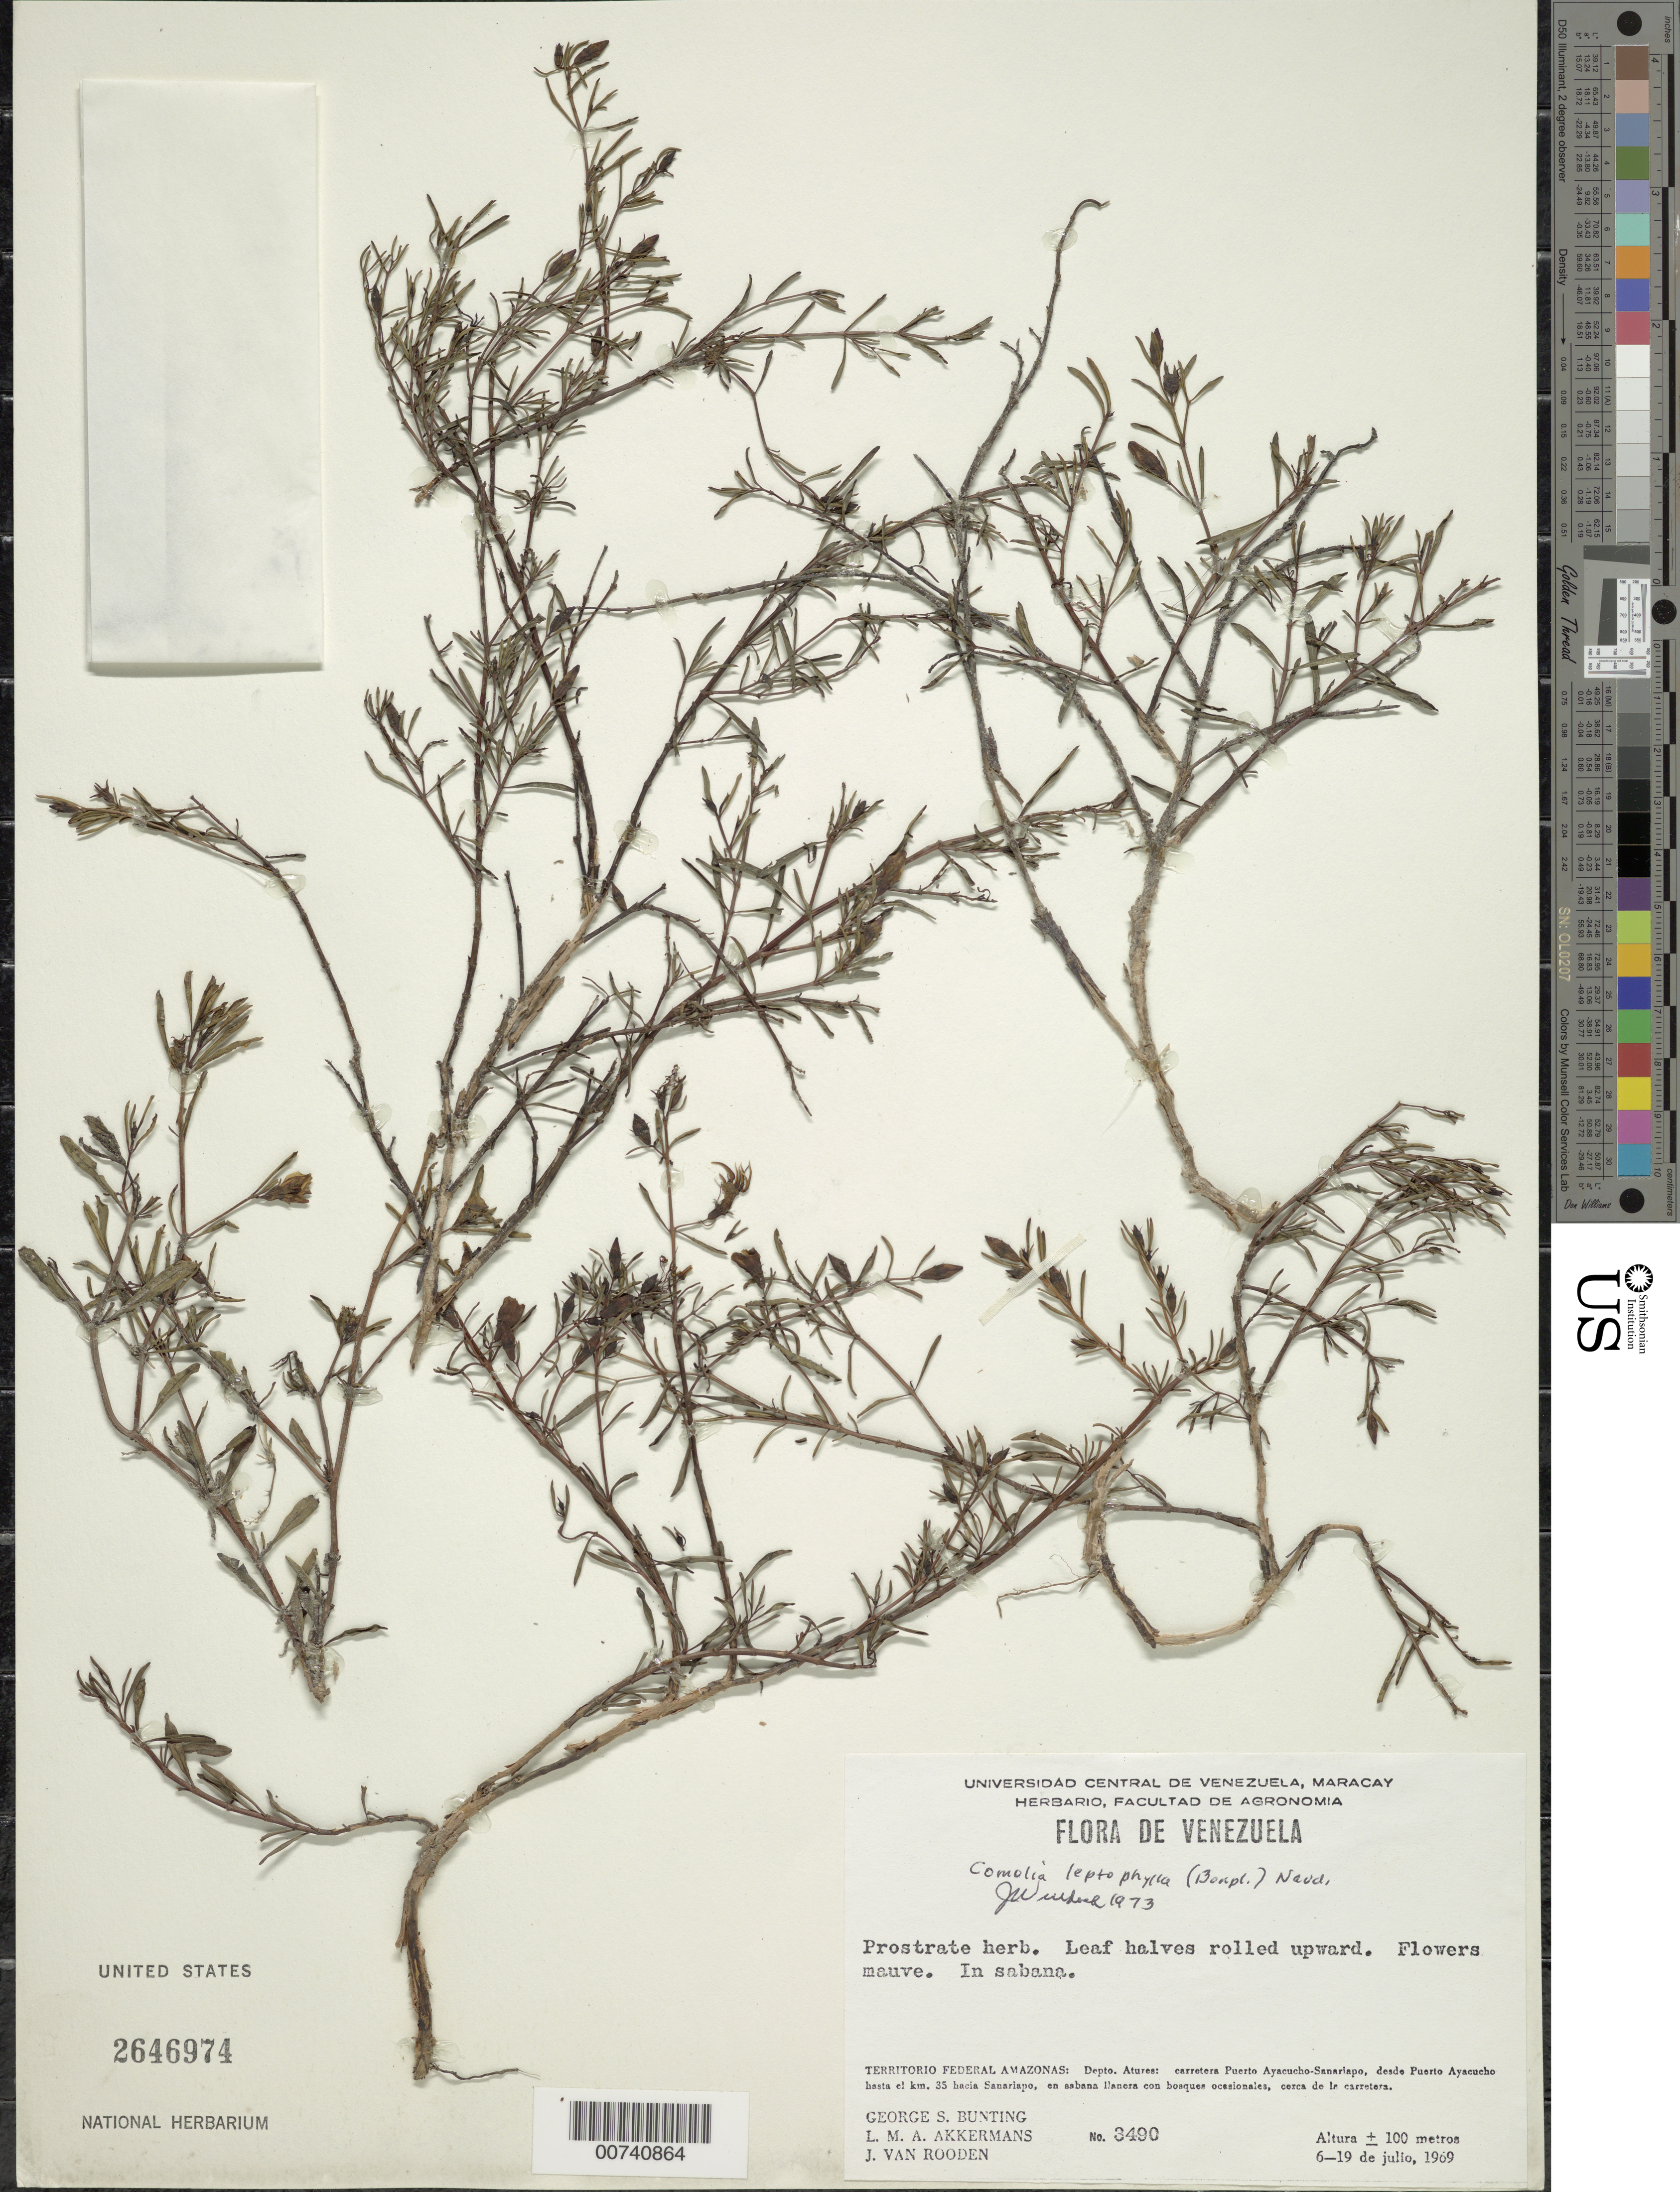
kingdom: Plantae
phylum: Tracheophyta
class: Magnoliopsida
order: Myrtales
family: Melastomataceae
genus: Comolia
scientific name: Comolia leptophylla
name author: (Bonpl.) Naudin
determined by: Wurdack, John J., (US), US (UNITED STATES)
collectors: G. S. Bunting, L. M. Akkermans & J. Van Rooden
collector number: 3490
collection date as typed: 6-Jul-69 to 19-Jul-69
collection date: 1969-07-06/1969-07-19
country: Venezuela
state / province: Amazonas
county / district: Atures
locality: Puerto Ayacucho to Sanariapo, desde Puerto Ayacucho hasta el km 35 hacia Sanariapo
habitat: Savanna, along road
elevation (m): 100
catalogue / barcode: US 2646974